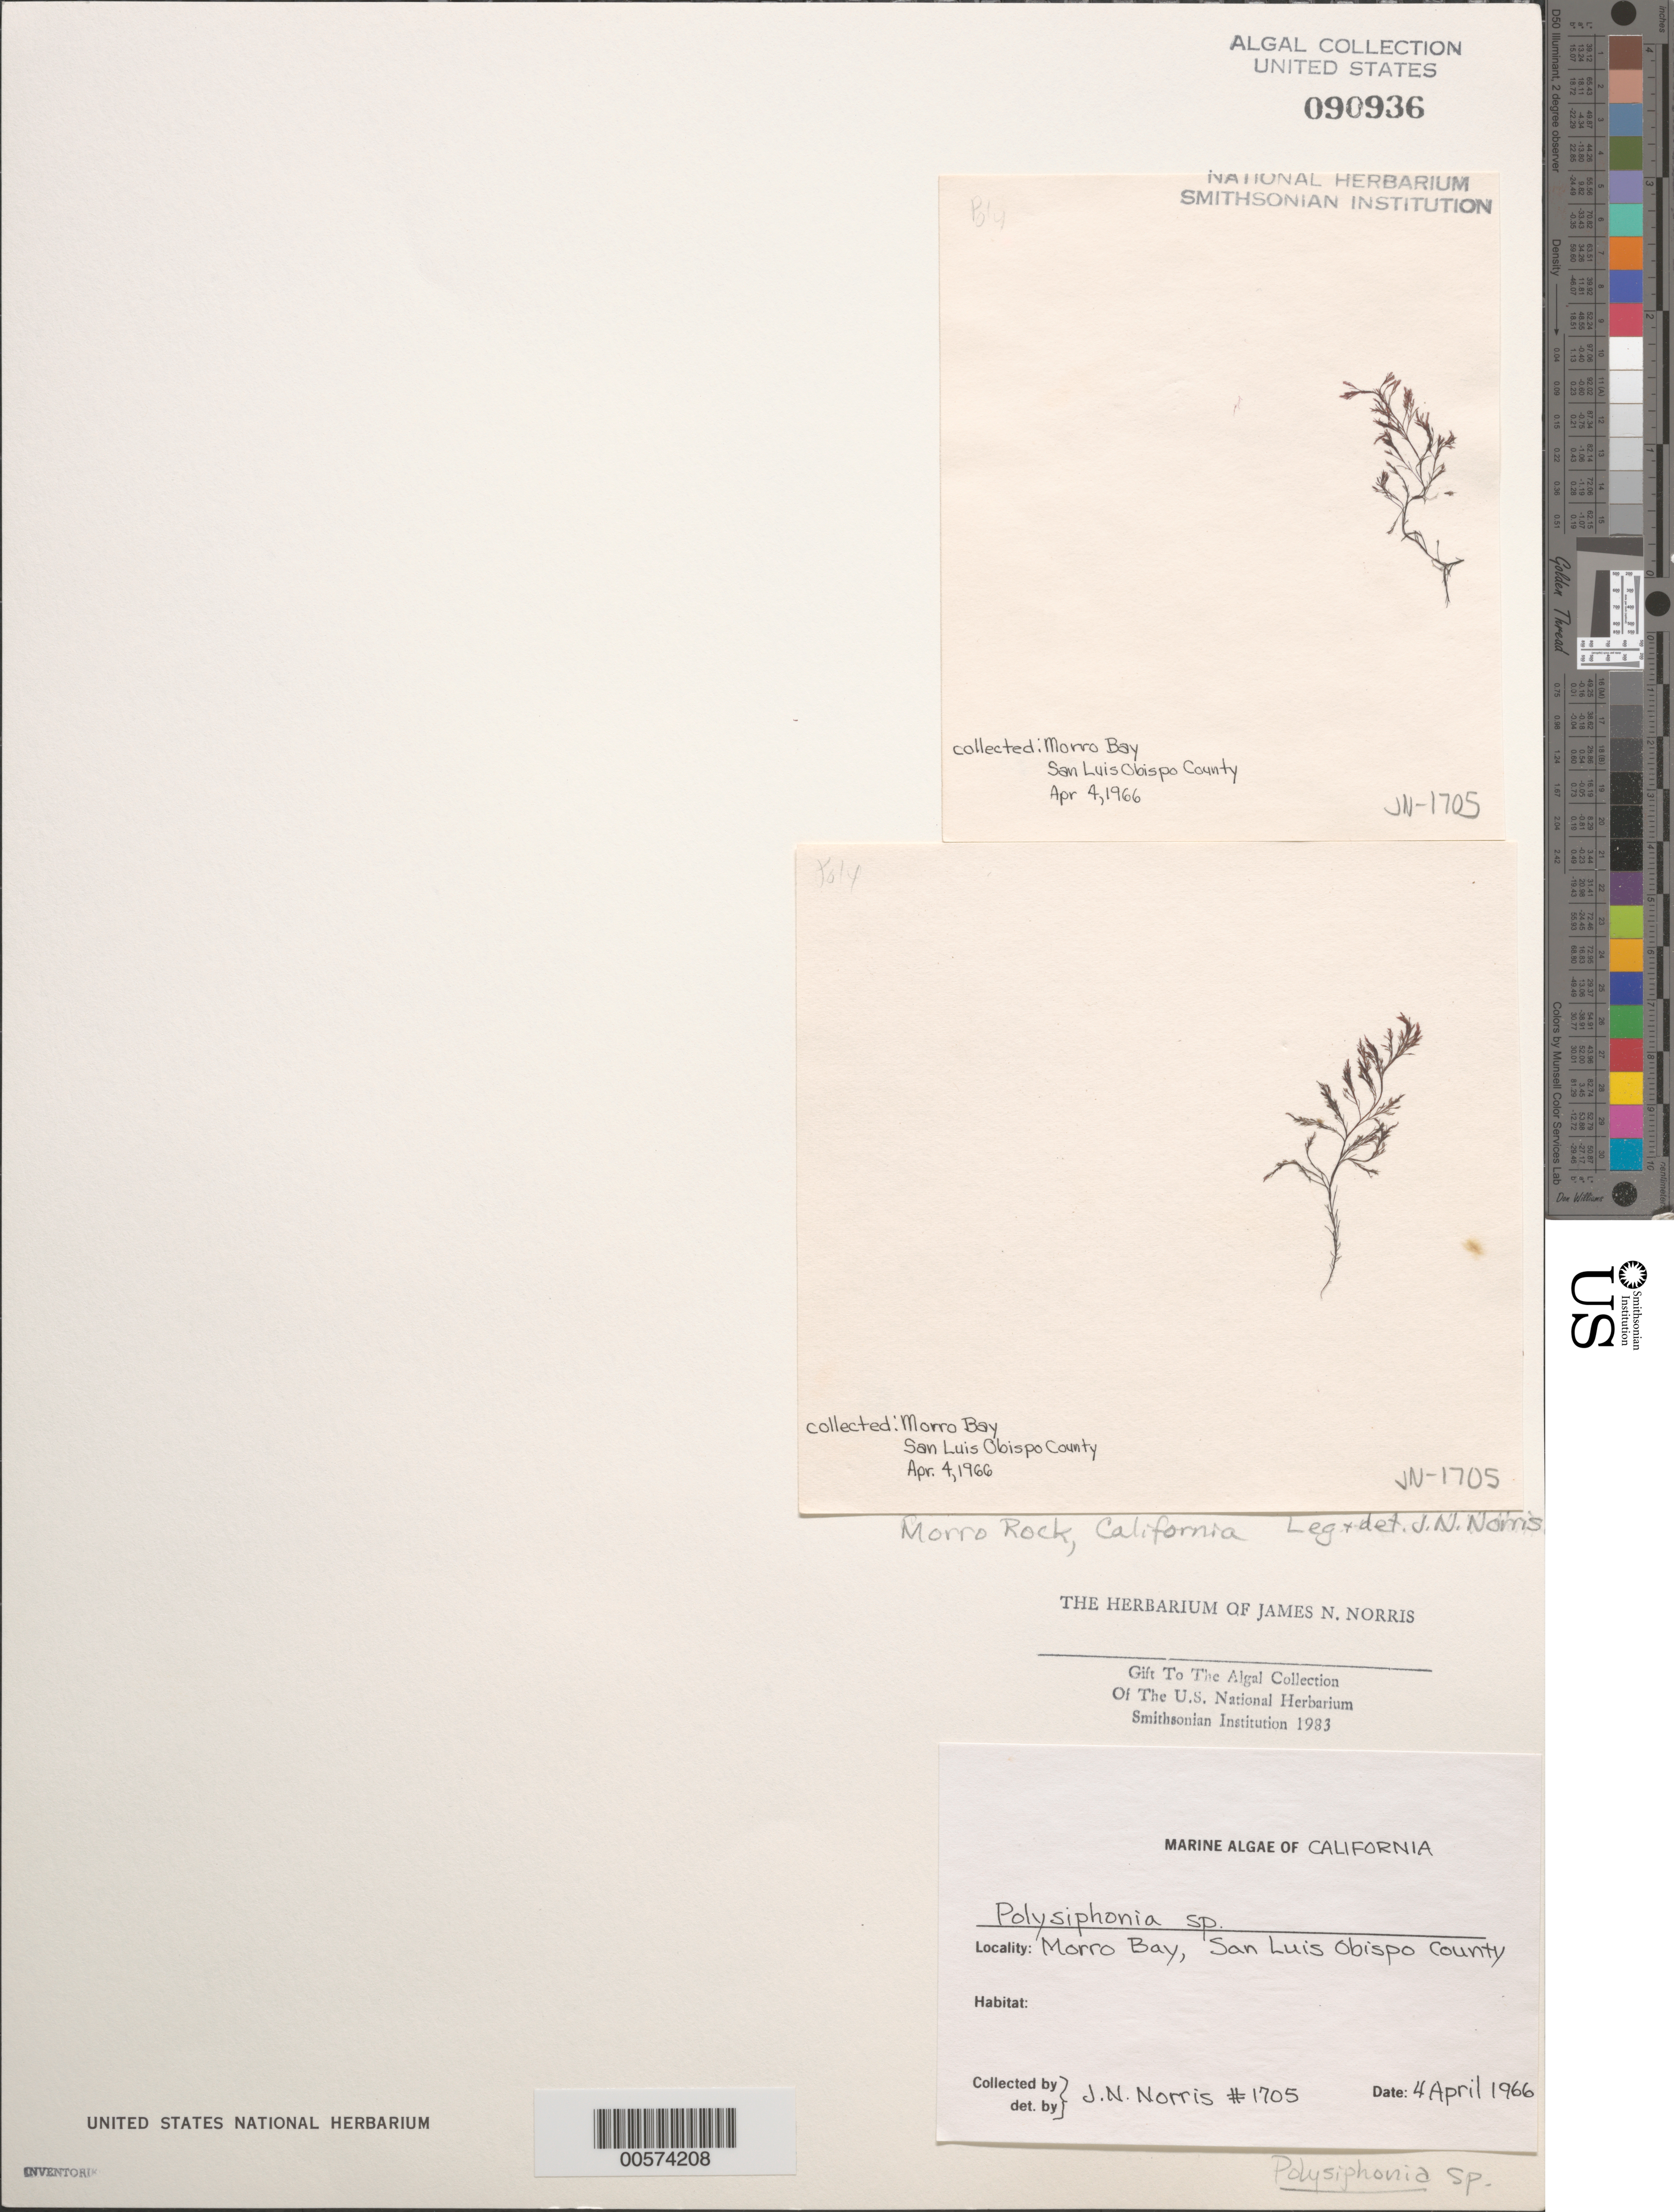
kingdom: Plantae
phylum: Rhodophyta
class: Florideophyceae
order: Ceramiales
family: Rhodomelaceae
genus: Polysiphonia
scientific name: Polysiphonia sp.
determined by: Norris, James N.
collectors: J. N. Norris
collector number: JN-1705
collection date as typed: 04 Apr 1966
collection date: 1966-04-04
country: United States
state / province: California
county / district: San Luis Obispo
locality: Morro Rock, Morro Bay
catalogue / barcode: US 90936